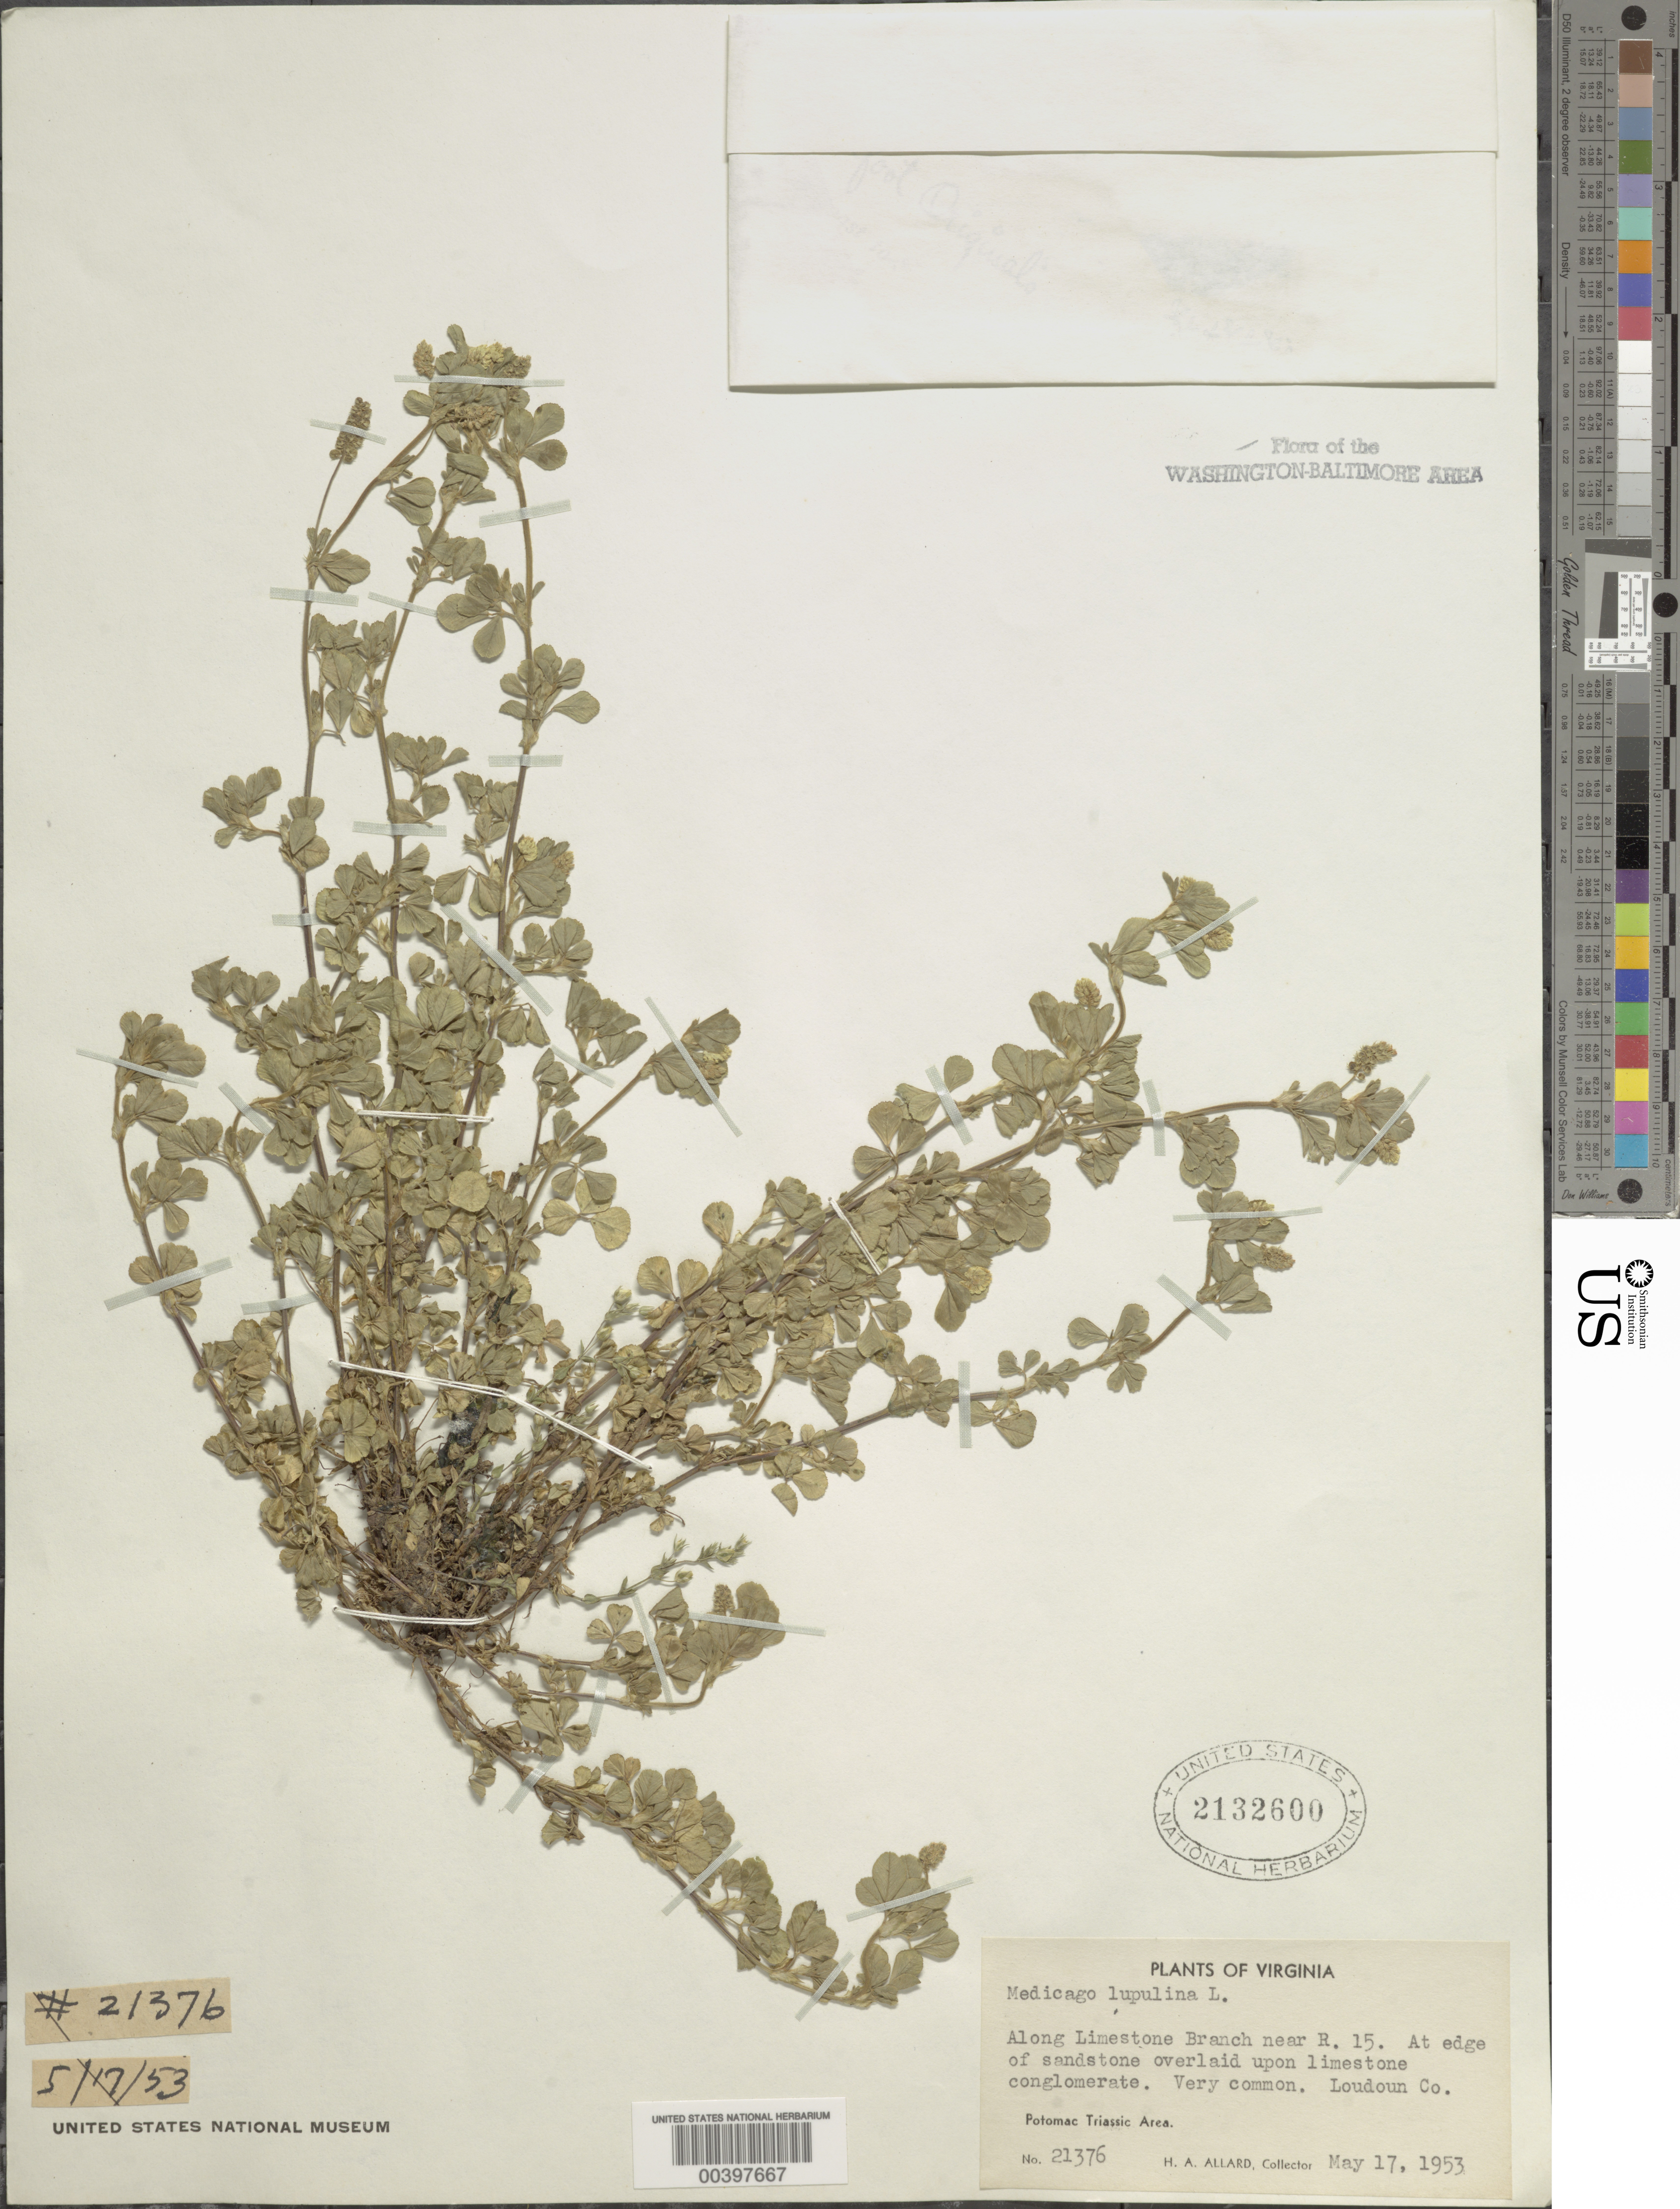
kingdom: Plantae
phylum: Tracheophyta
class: Magnoliopsida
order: Fabales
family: Fabaceae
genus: Medicago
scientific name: Medicago lupulina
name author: L.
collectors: H. A. Allard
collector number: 21376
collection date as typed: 17 May 1953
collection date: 1953-05-17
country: United States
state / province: Virginia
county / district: Loudoun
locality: Limestone Branch near Route 15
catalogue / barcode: US 2132600